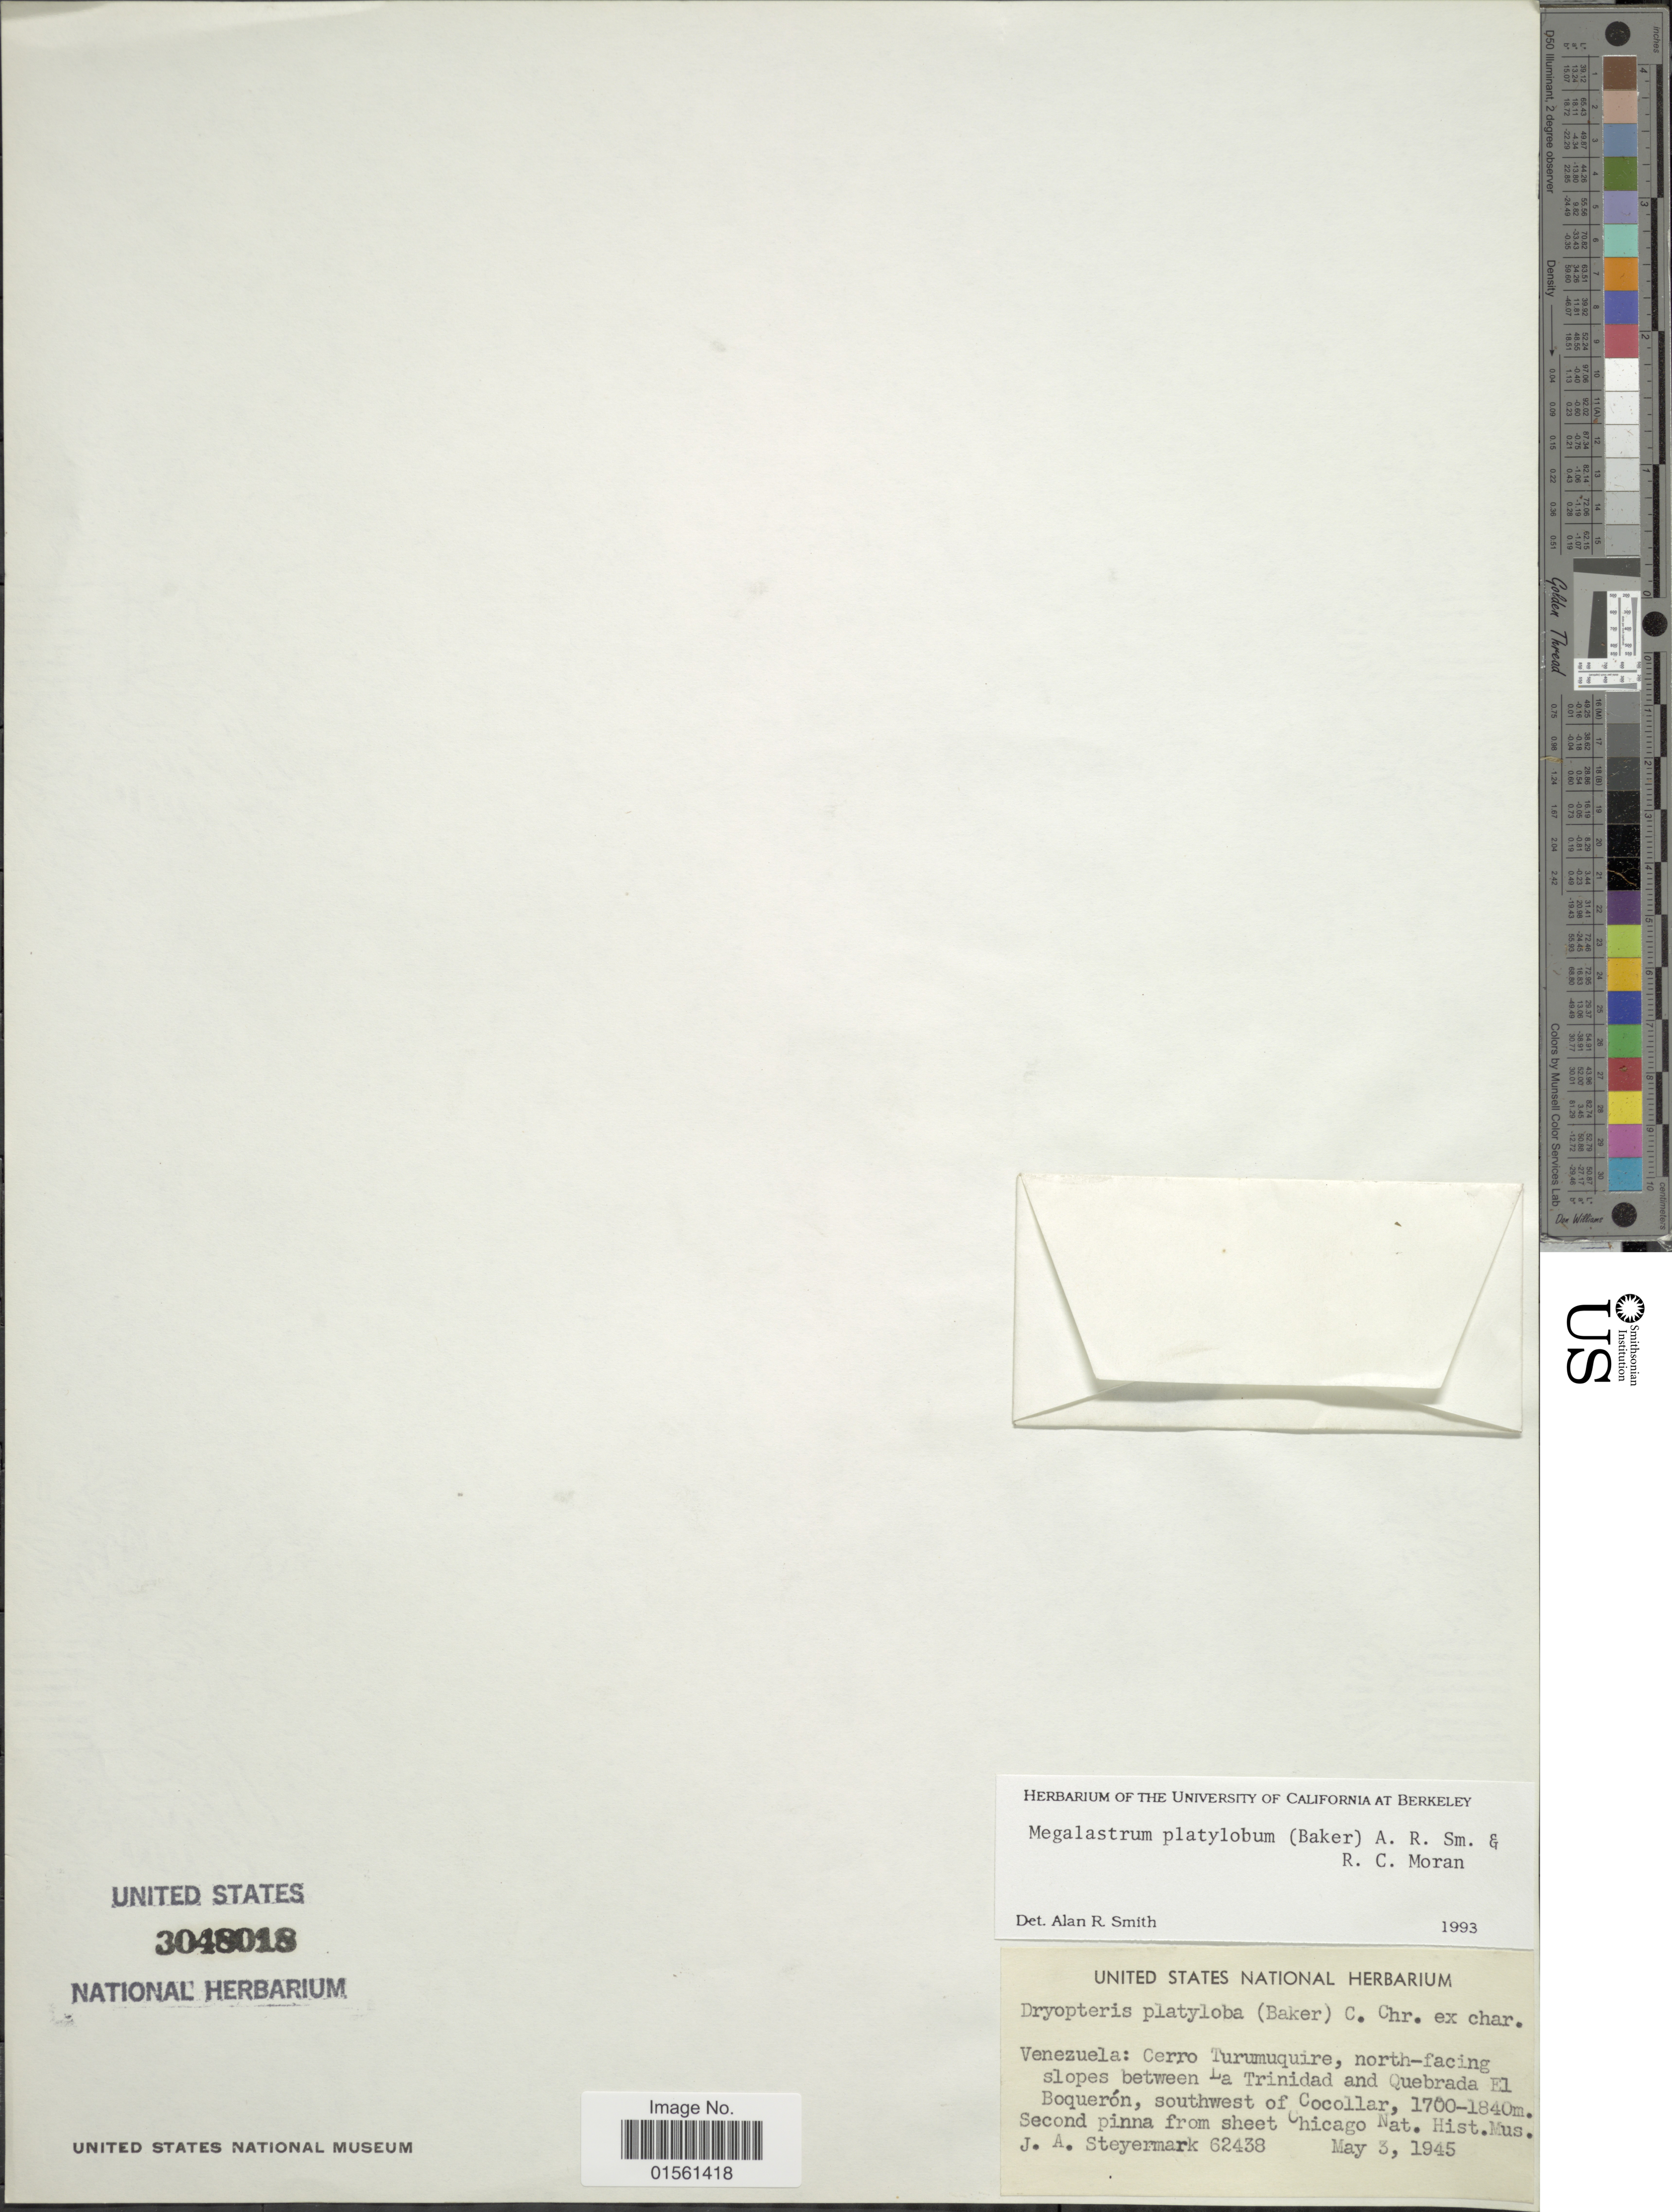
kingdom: Plantae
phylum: Tracheophyta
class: Polypodiopsida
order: Polypodiales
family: Dryopteridaceae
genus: Megalastrum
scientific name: Megalastrum platylobum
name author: (Baker) A.R. Sm. & R.C. Moran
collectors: J. Steyermark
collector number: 62438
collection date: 1945-05-03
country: Venezuela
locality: Cerro Turumuquire, north-facing slopes between La Trinidad and Quebrada El Boqueron, southwest of Cocollar, second pinna from sheet Chicago Nat. Hist. Mus.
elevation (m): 1700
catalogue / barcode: US 3048018